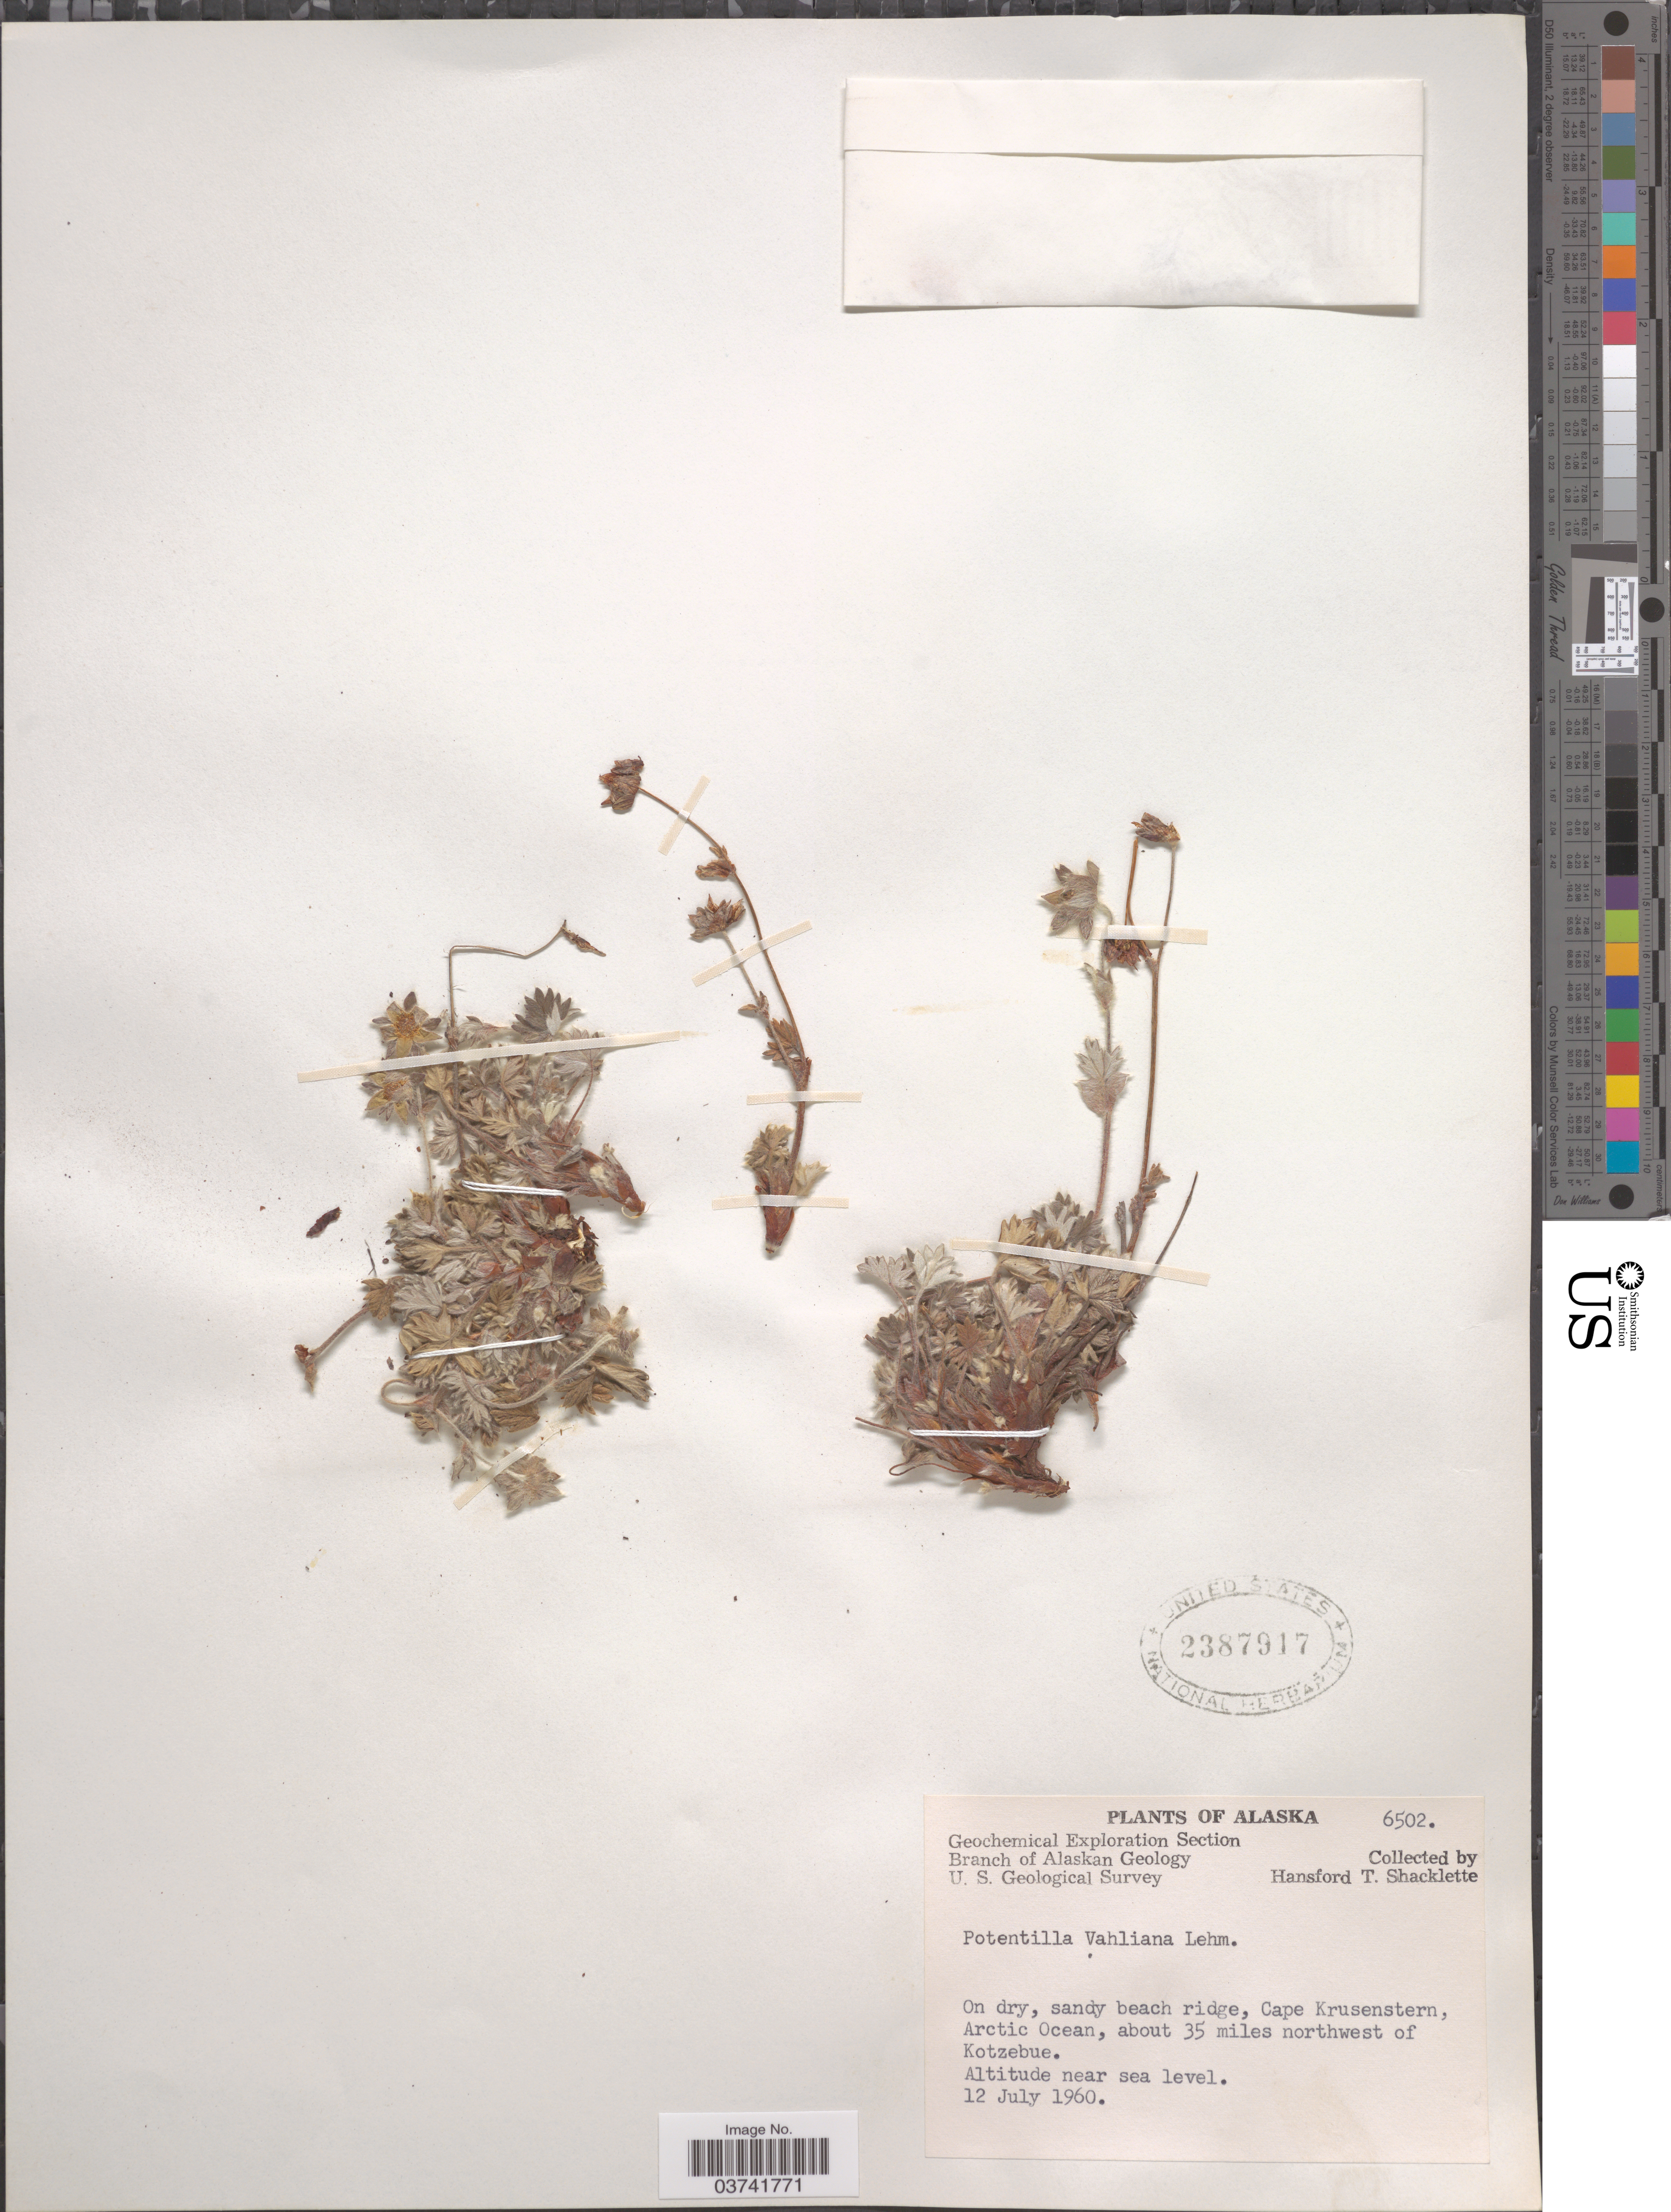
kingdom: Plantae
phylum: Tracheophyta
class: Magnoliopsida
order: Rosales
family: Rosaceae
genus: Potentilla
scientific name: Potentilla vahliana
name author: Lehm.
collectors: H. Shacklette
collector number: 6502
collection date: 1960-07-12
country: United States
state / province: Alaska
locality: On dry, sandy beach ridge, Cape Krusenstern, Arctic Ocean, about 35 miles northwest of Kotzebue.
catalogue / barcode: US 2387917